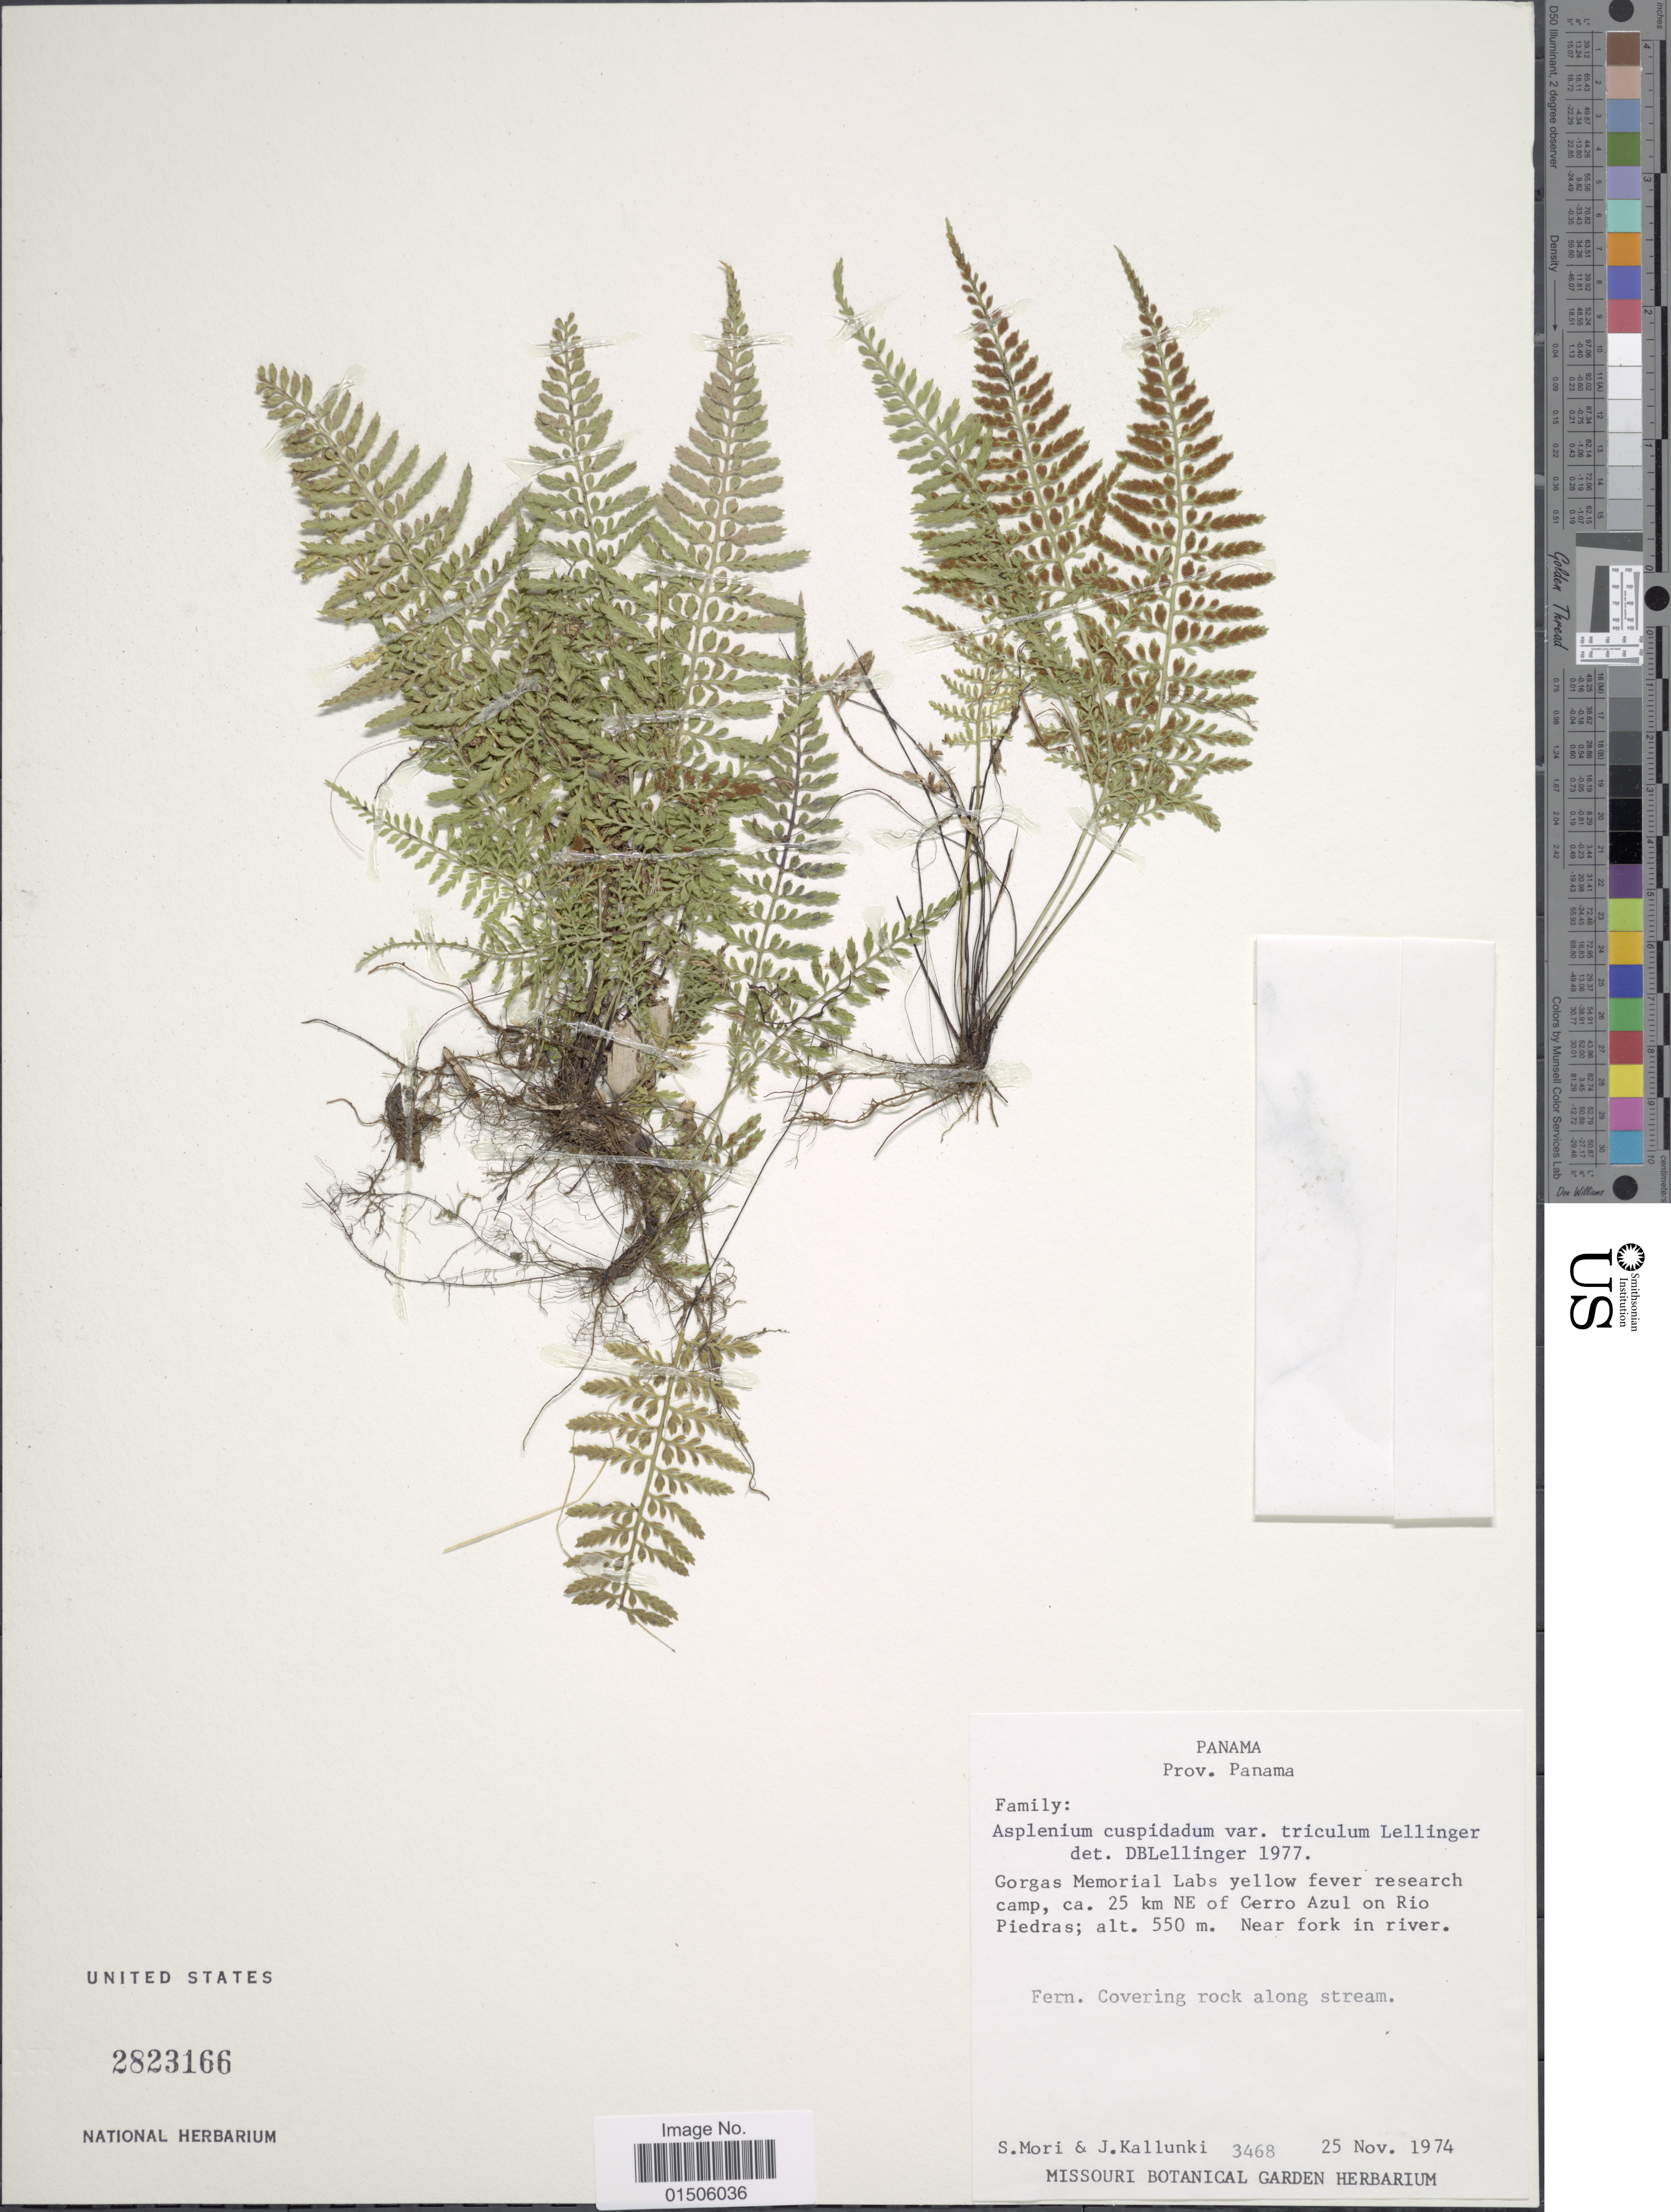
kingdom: Plantae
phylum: Tracheophyta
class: Polypodiopsida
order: Polypodiales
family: Aspleniaceae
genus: Asplenium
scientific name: Asplenium cuspidatum var. triculum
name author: Lellinger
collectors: S. Mori & J. Kallunki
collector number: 3468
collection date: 1974-11-25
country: Panama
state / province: Panamá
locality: Gorgas Memorial Labs yellow fever research camp, ca. 25 km NE of Cerro Azul on Rio Piedras, Near fork river. Prov. Panama.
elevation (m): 550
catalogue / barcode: US 2823166